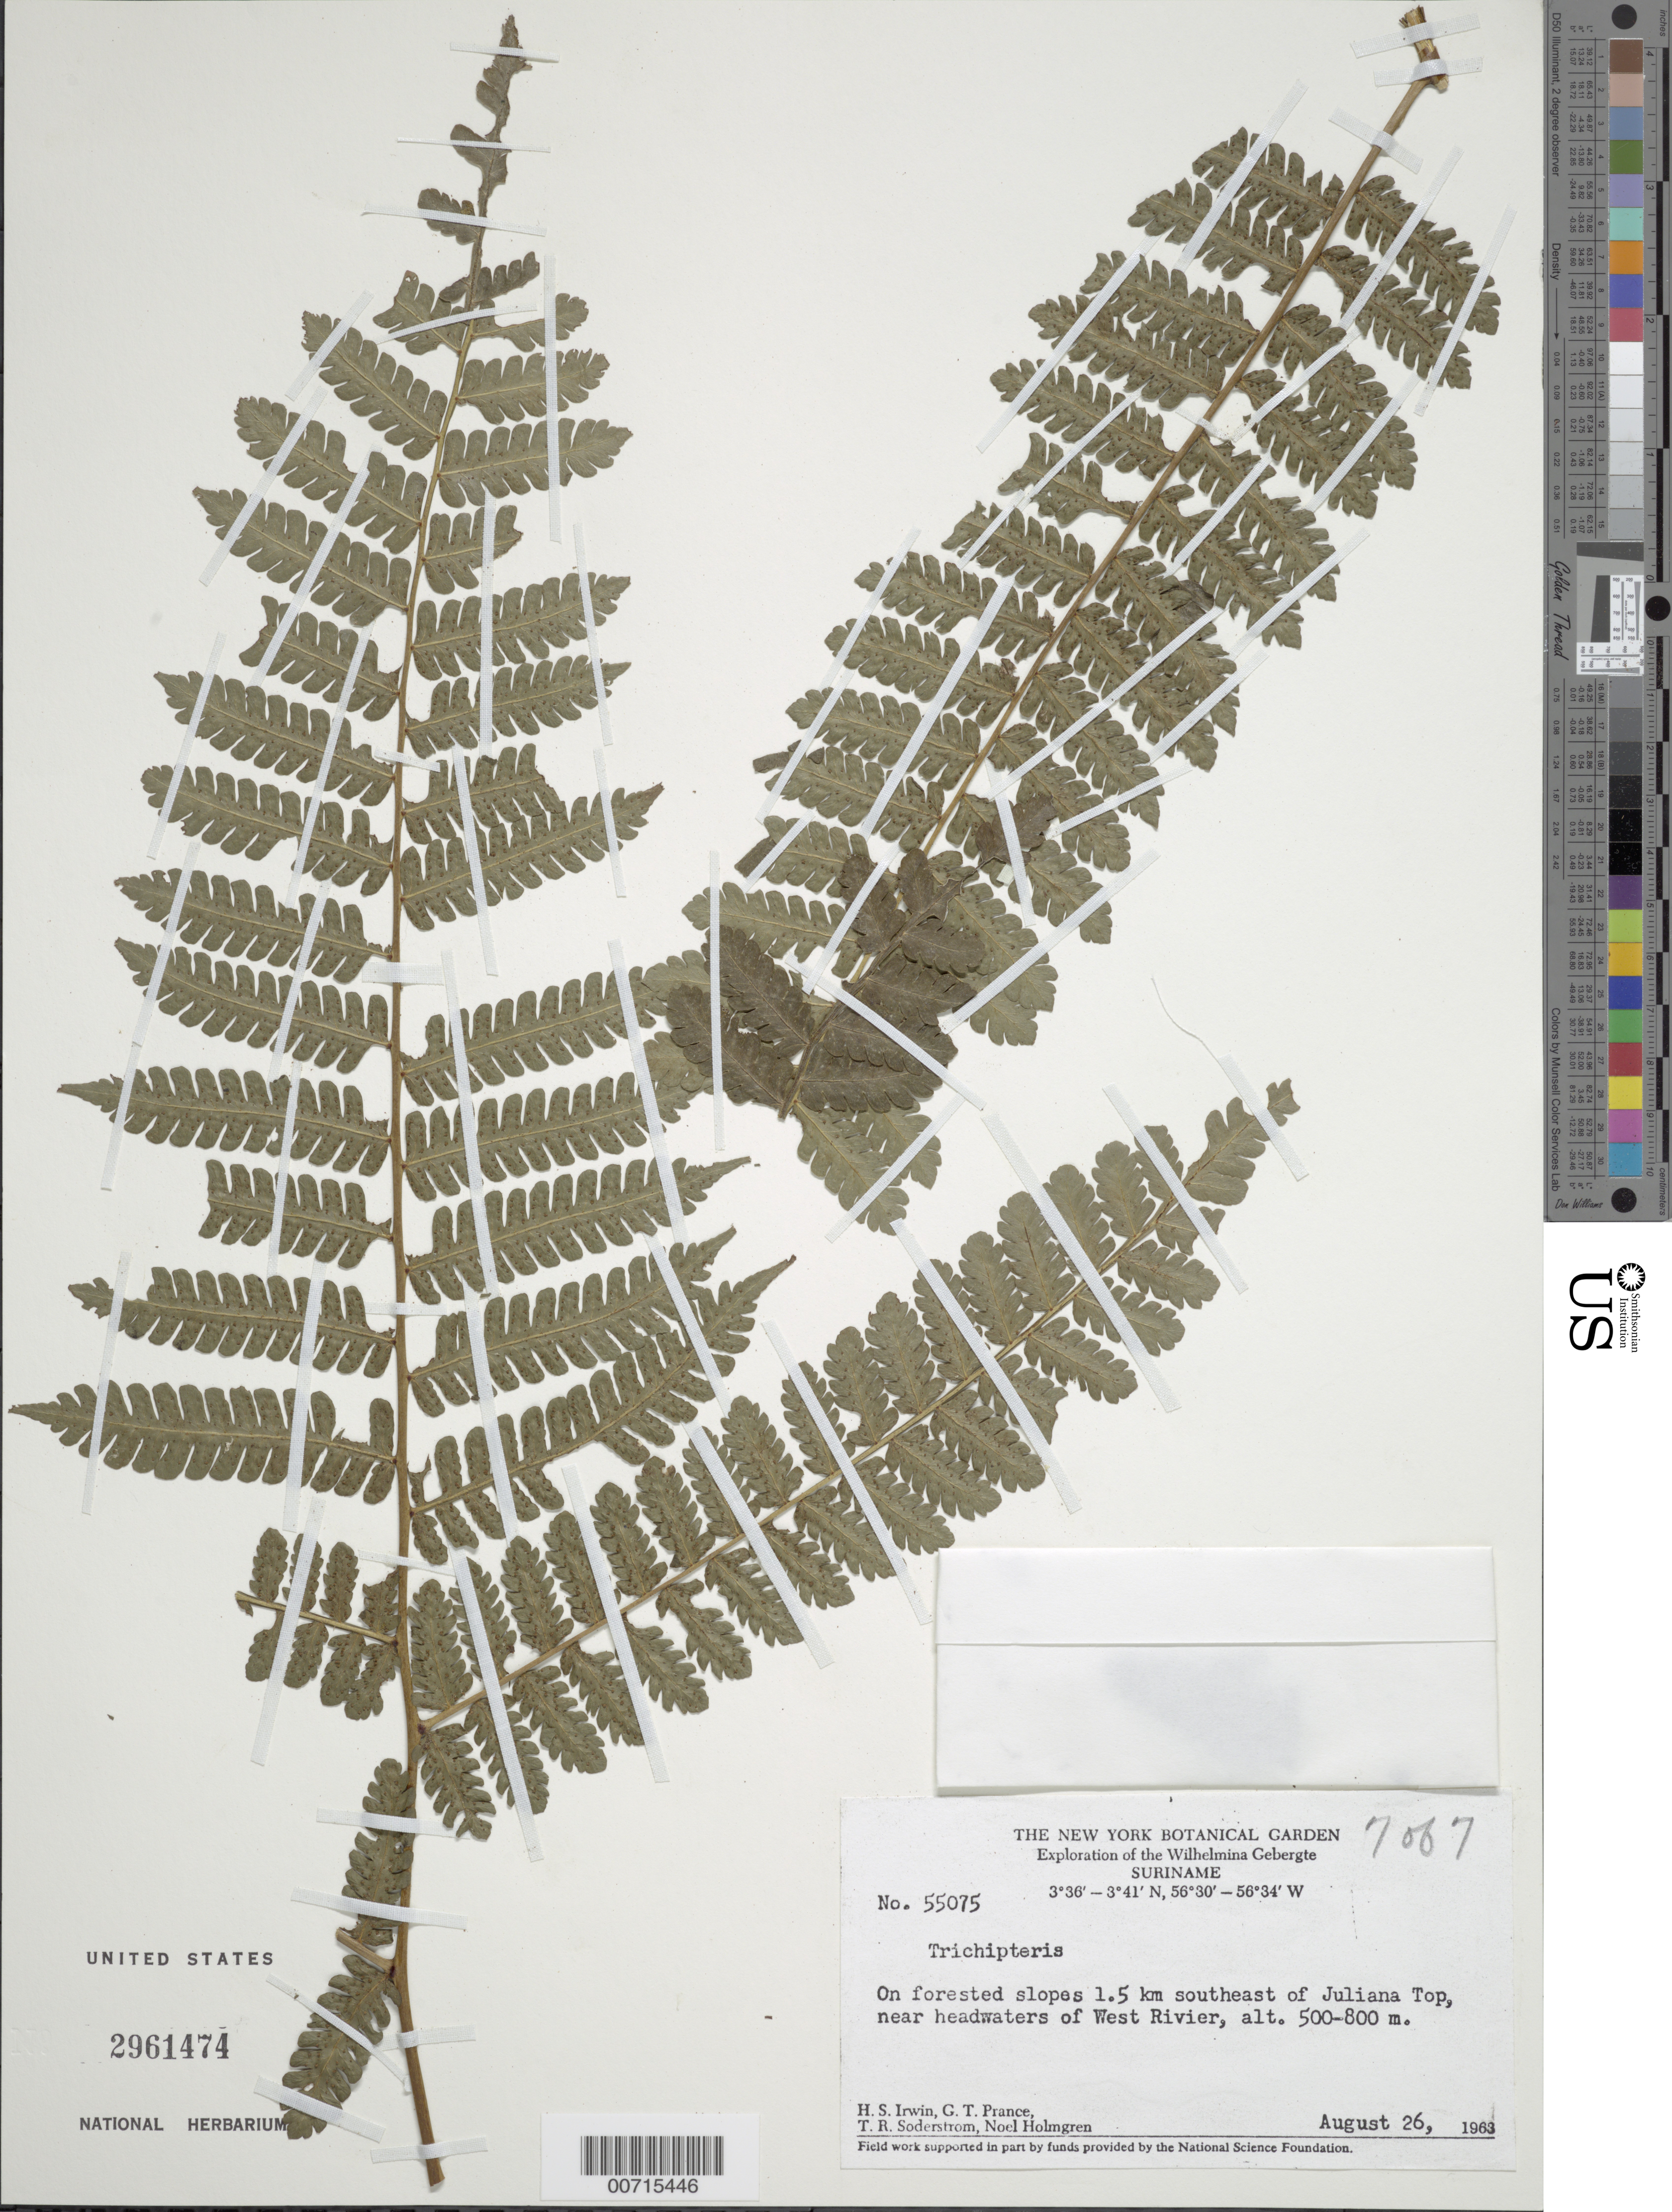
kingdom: Plantae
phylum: Tracheophyta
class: Polypodiopsida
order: Cyatheales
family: Cyatheaceae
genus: Cyathea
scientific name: Cyathea sp.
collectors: H. Irwin, G. T. Prance, T. R. Soderstrom & N. H. Holmgren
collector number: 55075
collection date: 1963-08-26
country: Suriname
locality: Wilhelmina Gebergte, on forested slopes 1.5 km southeast of Juliana Top, near headwaters of West Rivier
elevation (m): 500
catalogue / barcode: US 2961474